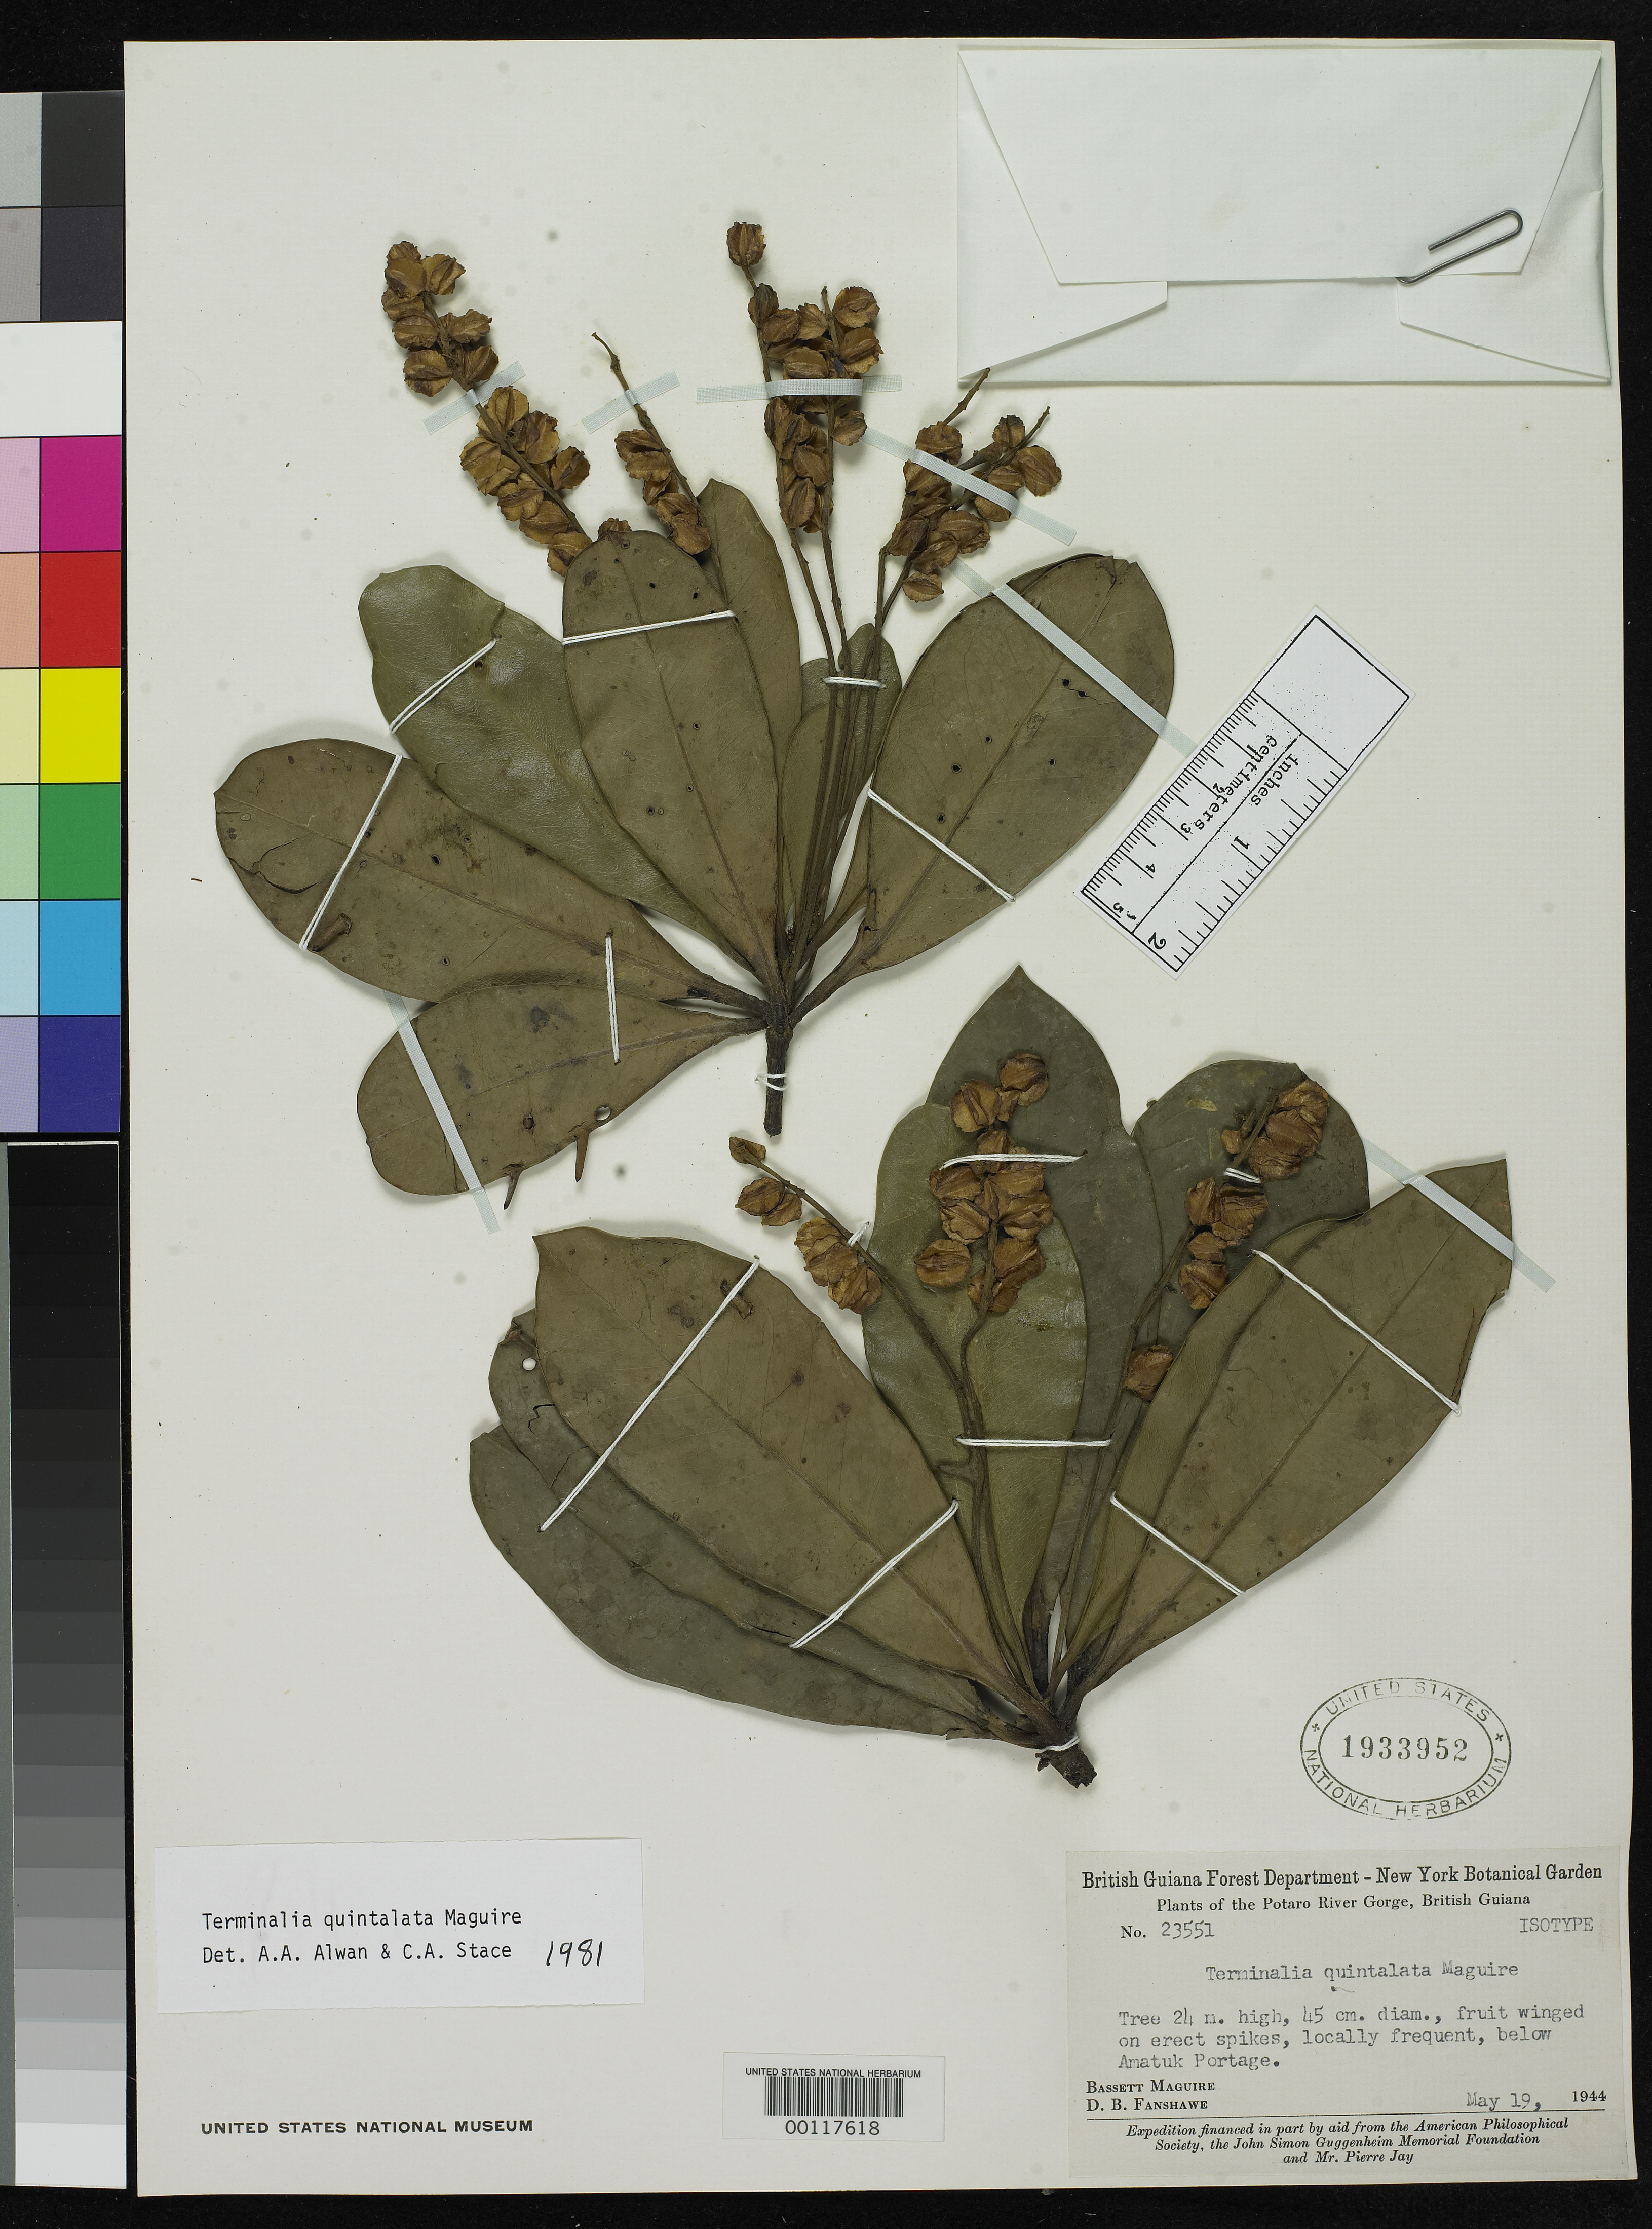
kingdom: Plantae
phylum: Tracheophyta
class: Magnoliopsida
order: Myrtales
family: Combretaceae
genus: Terminalia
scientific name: Terminalia quintalata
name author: Maguire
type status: Isotype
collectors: B. Maguire & D. B. Fanshawe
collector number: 23551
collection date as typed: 19 May 1944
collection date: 1944-05-19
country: Guyana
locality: Potaro River Gorge, below Amatukportage.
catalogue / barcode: US 1933952